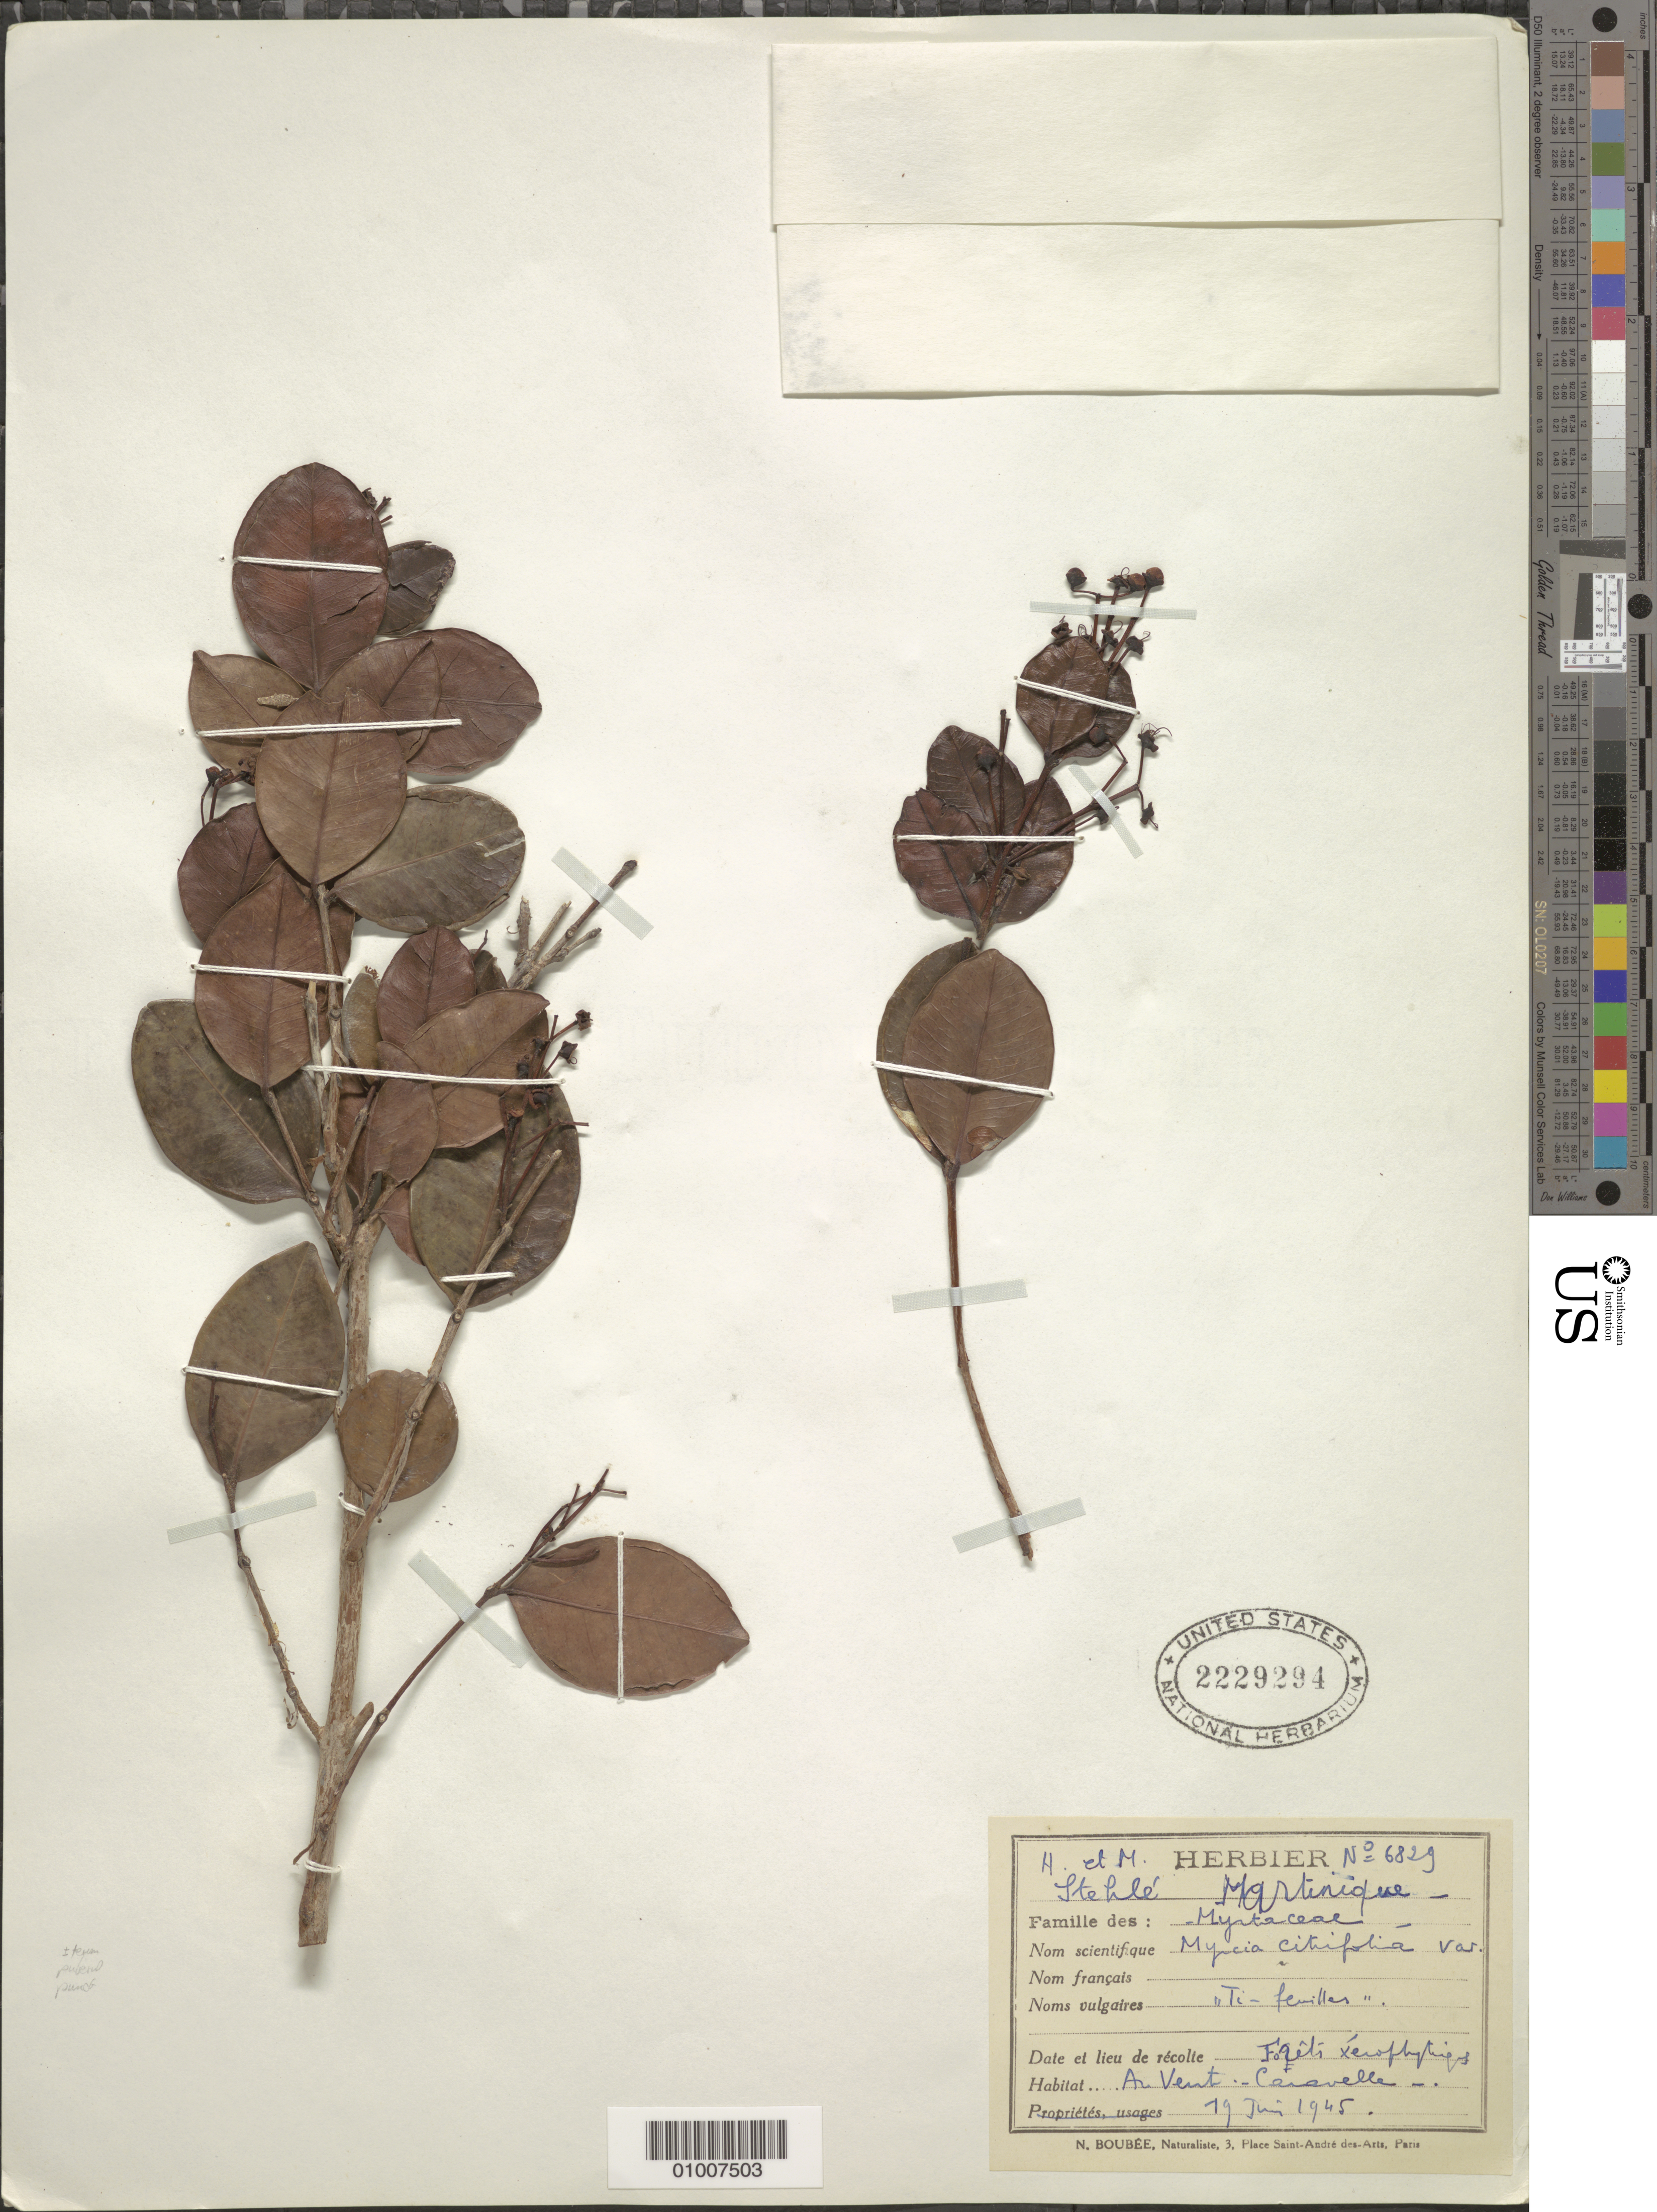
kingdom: Plantae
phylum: Tracheophyta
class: Magnoliopsida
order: Myrtales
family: Myrtaceae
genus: Myrcia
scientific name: Myrcia citrifolia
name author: (Aubl.) Urb.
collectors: H. Stehlé & M. Stehlé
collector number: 6829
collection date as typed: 19 Jun 1945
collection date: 1945-06-19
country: Martinique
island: Martinique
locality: Vent - Caravelle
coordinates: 0 N, 0 E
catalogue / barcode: US 2229294